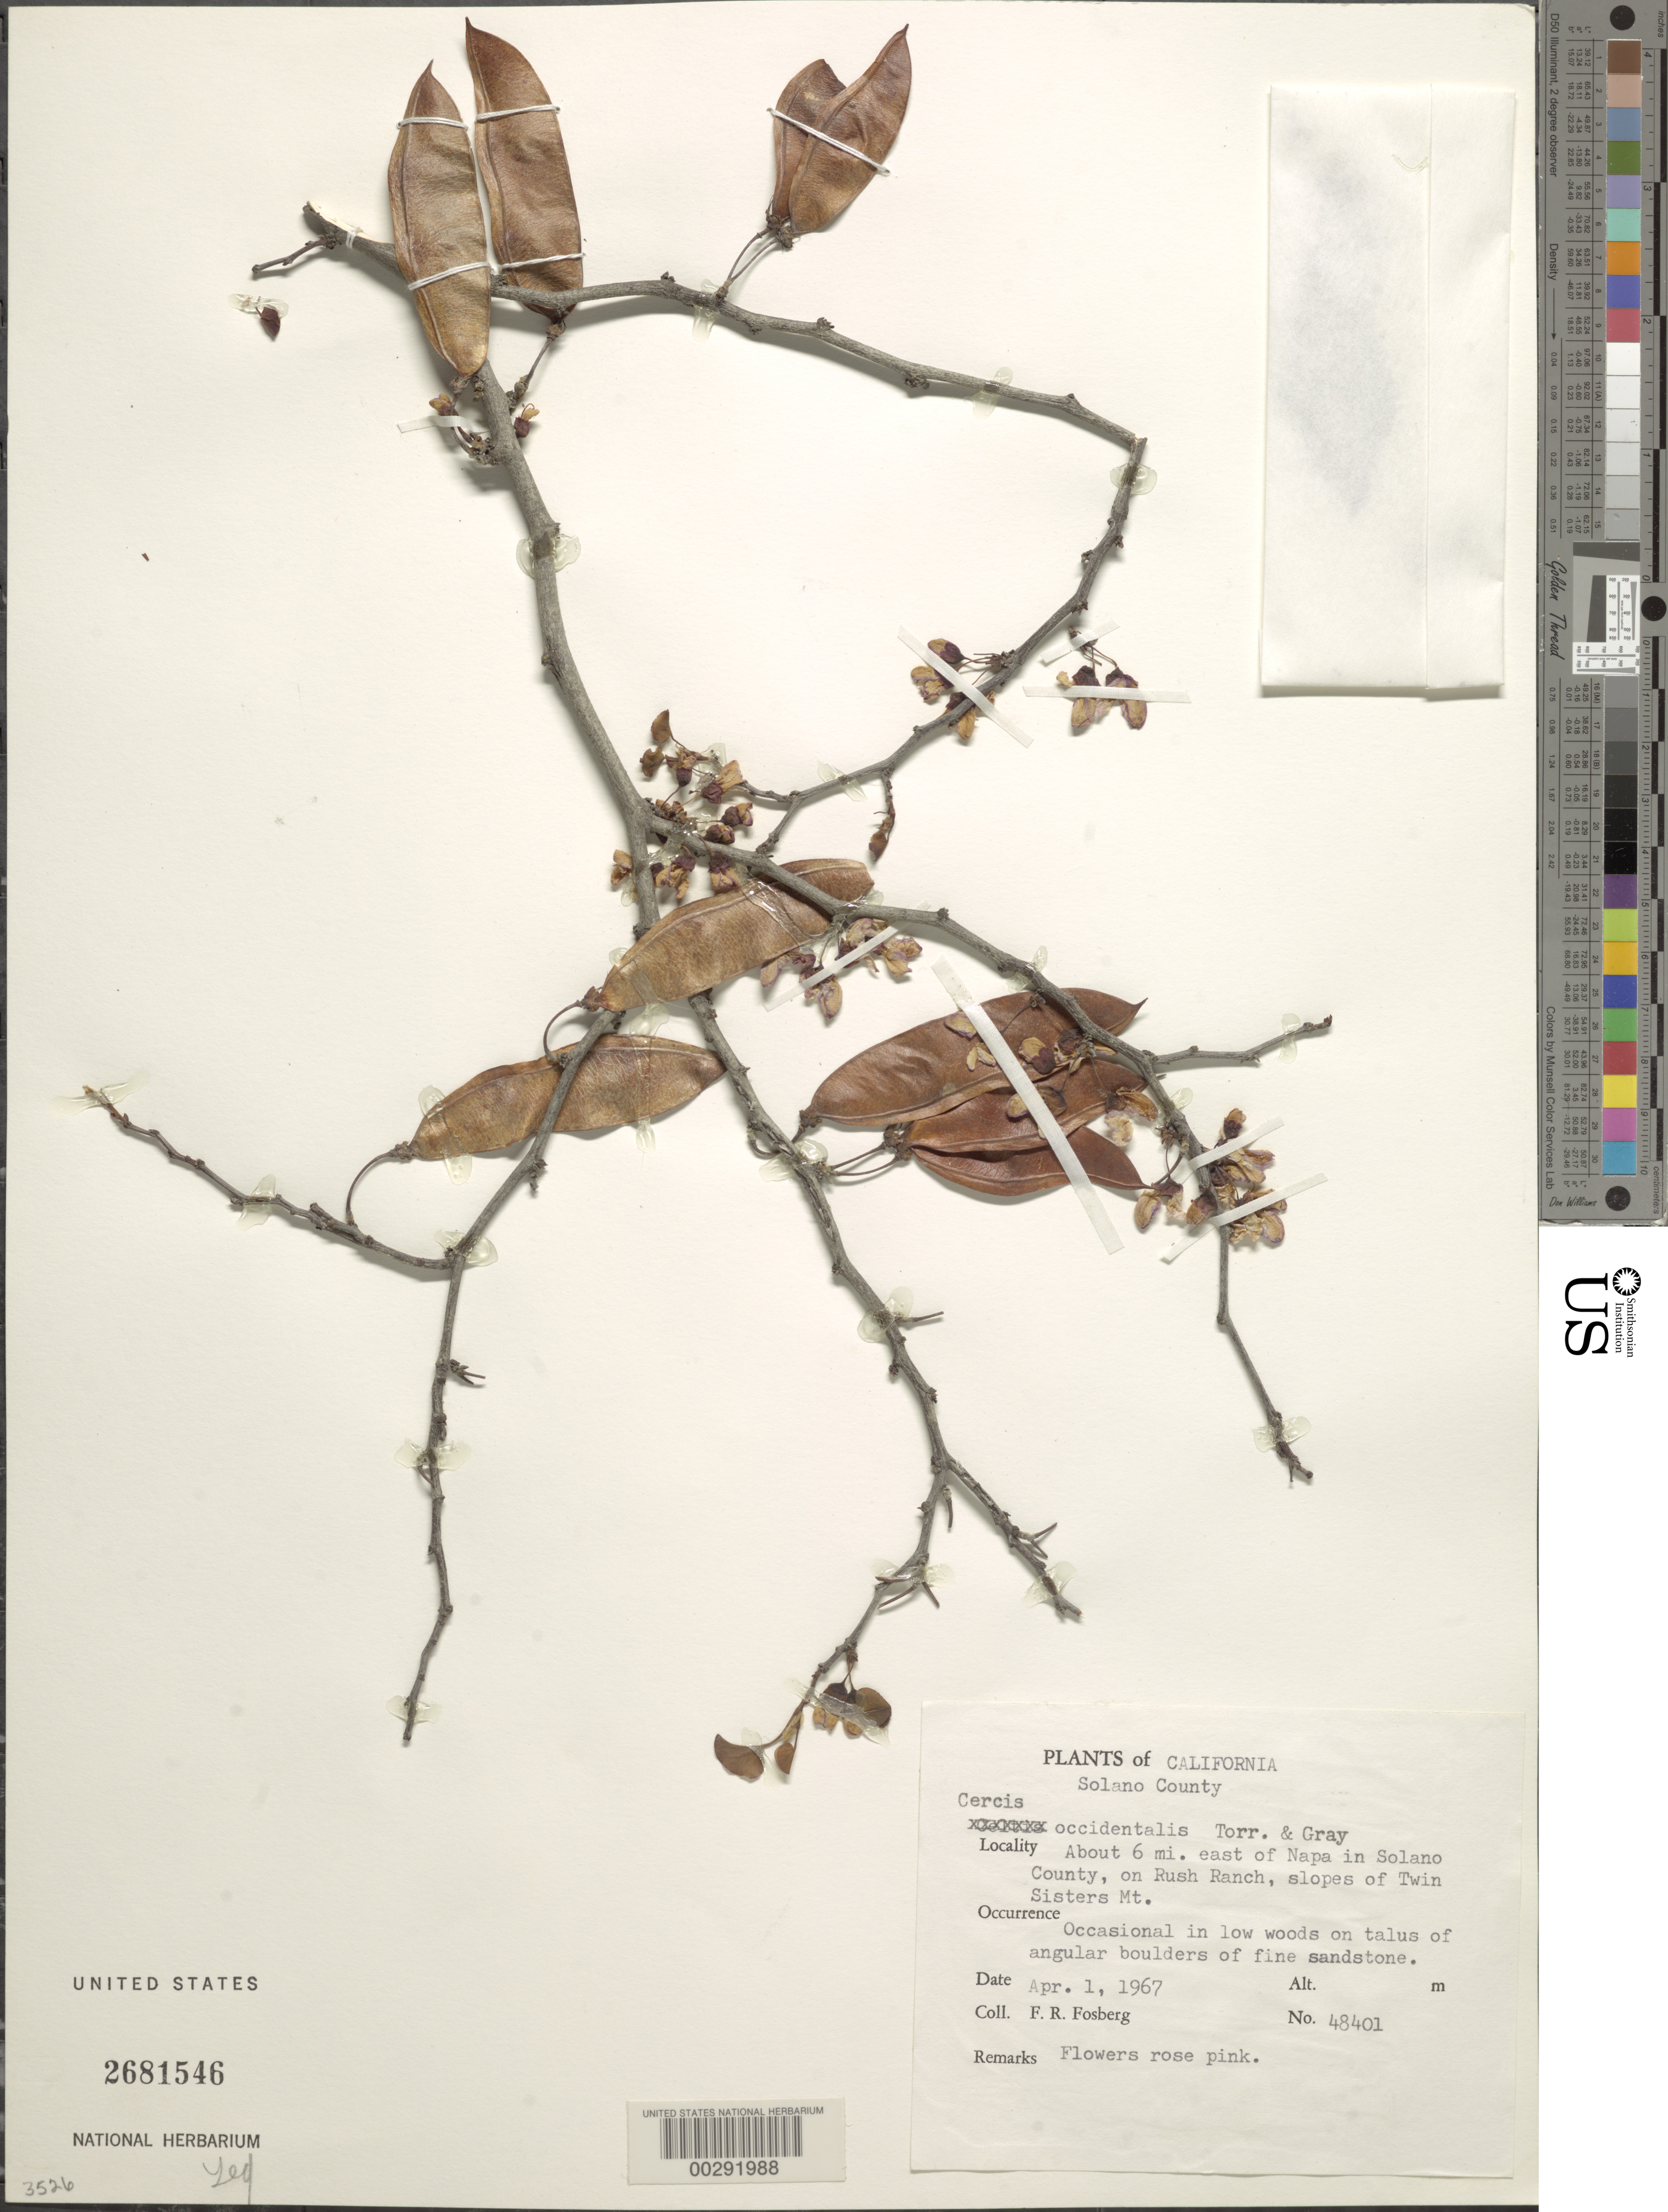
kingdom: Plantae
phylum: Tracheophyta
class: Magnoliopsida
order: Fabales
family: Fabaceae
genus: Cercis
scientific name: Cercis occidentalis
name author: Torr. ex A. Gray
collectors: F. R. Fosberg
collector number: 48401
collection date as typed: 01 Apr 1967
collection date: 1967-04-01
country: United States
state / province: California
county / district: Solano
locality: About 6 mi e of napa, on rush ranch, slopes of twin sister mountain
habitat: Low woods on talus of angular boulders of fine sandstone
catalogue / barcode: US 2681546